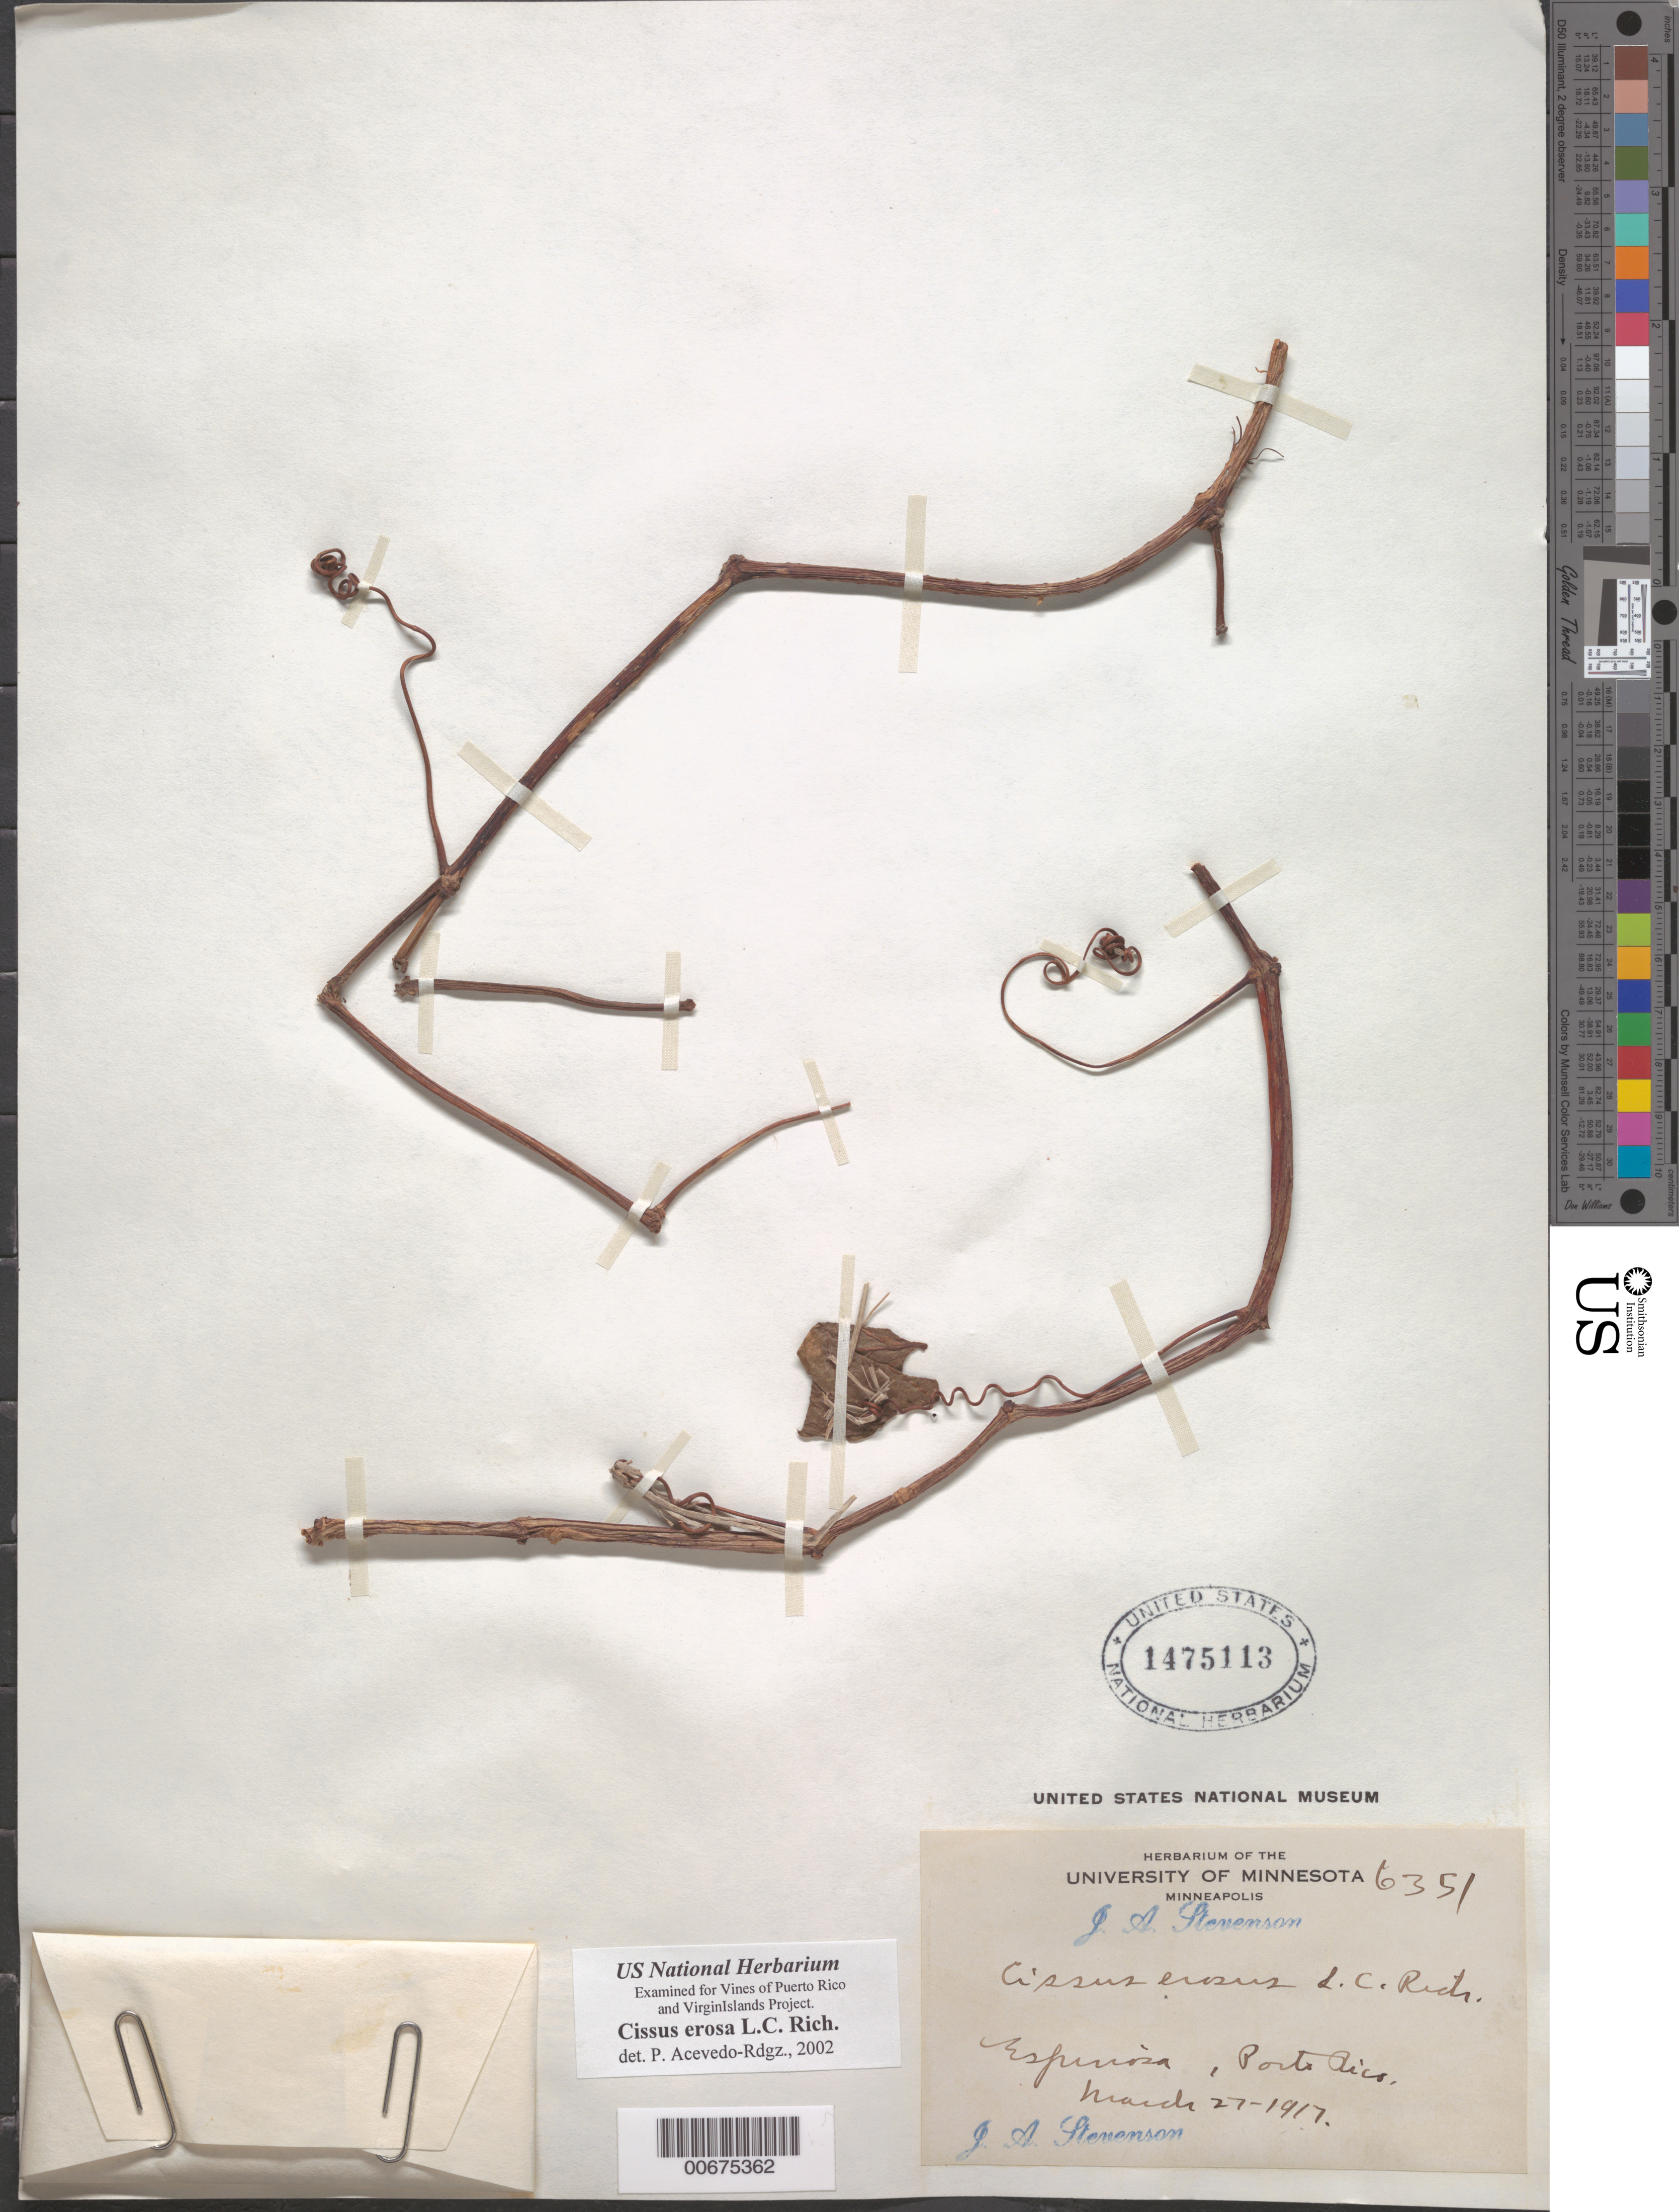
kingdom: Plantae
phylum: Tracheophyta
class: Magnoliopsida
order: Vitales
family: Vitaceae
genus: Cissus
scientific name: Cissus erosa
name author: Rich.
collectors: J. Stevenson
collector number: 6351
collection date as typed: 27 Mar 1917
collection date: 1917-03-27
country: Puerto Rico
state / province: Vega Alta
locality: Espinosa.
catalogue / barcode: US 1475113